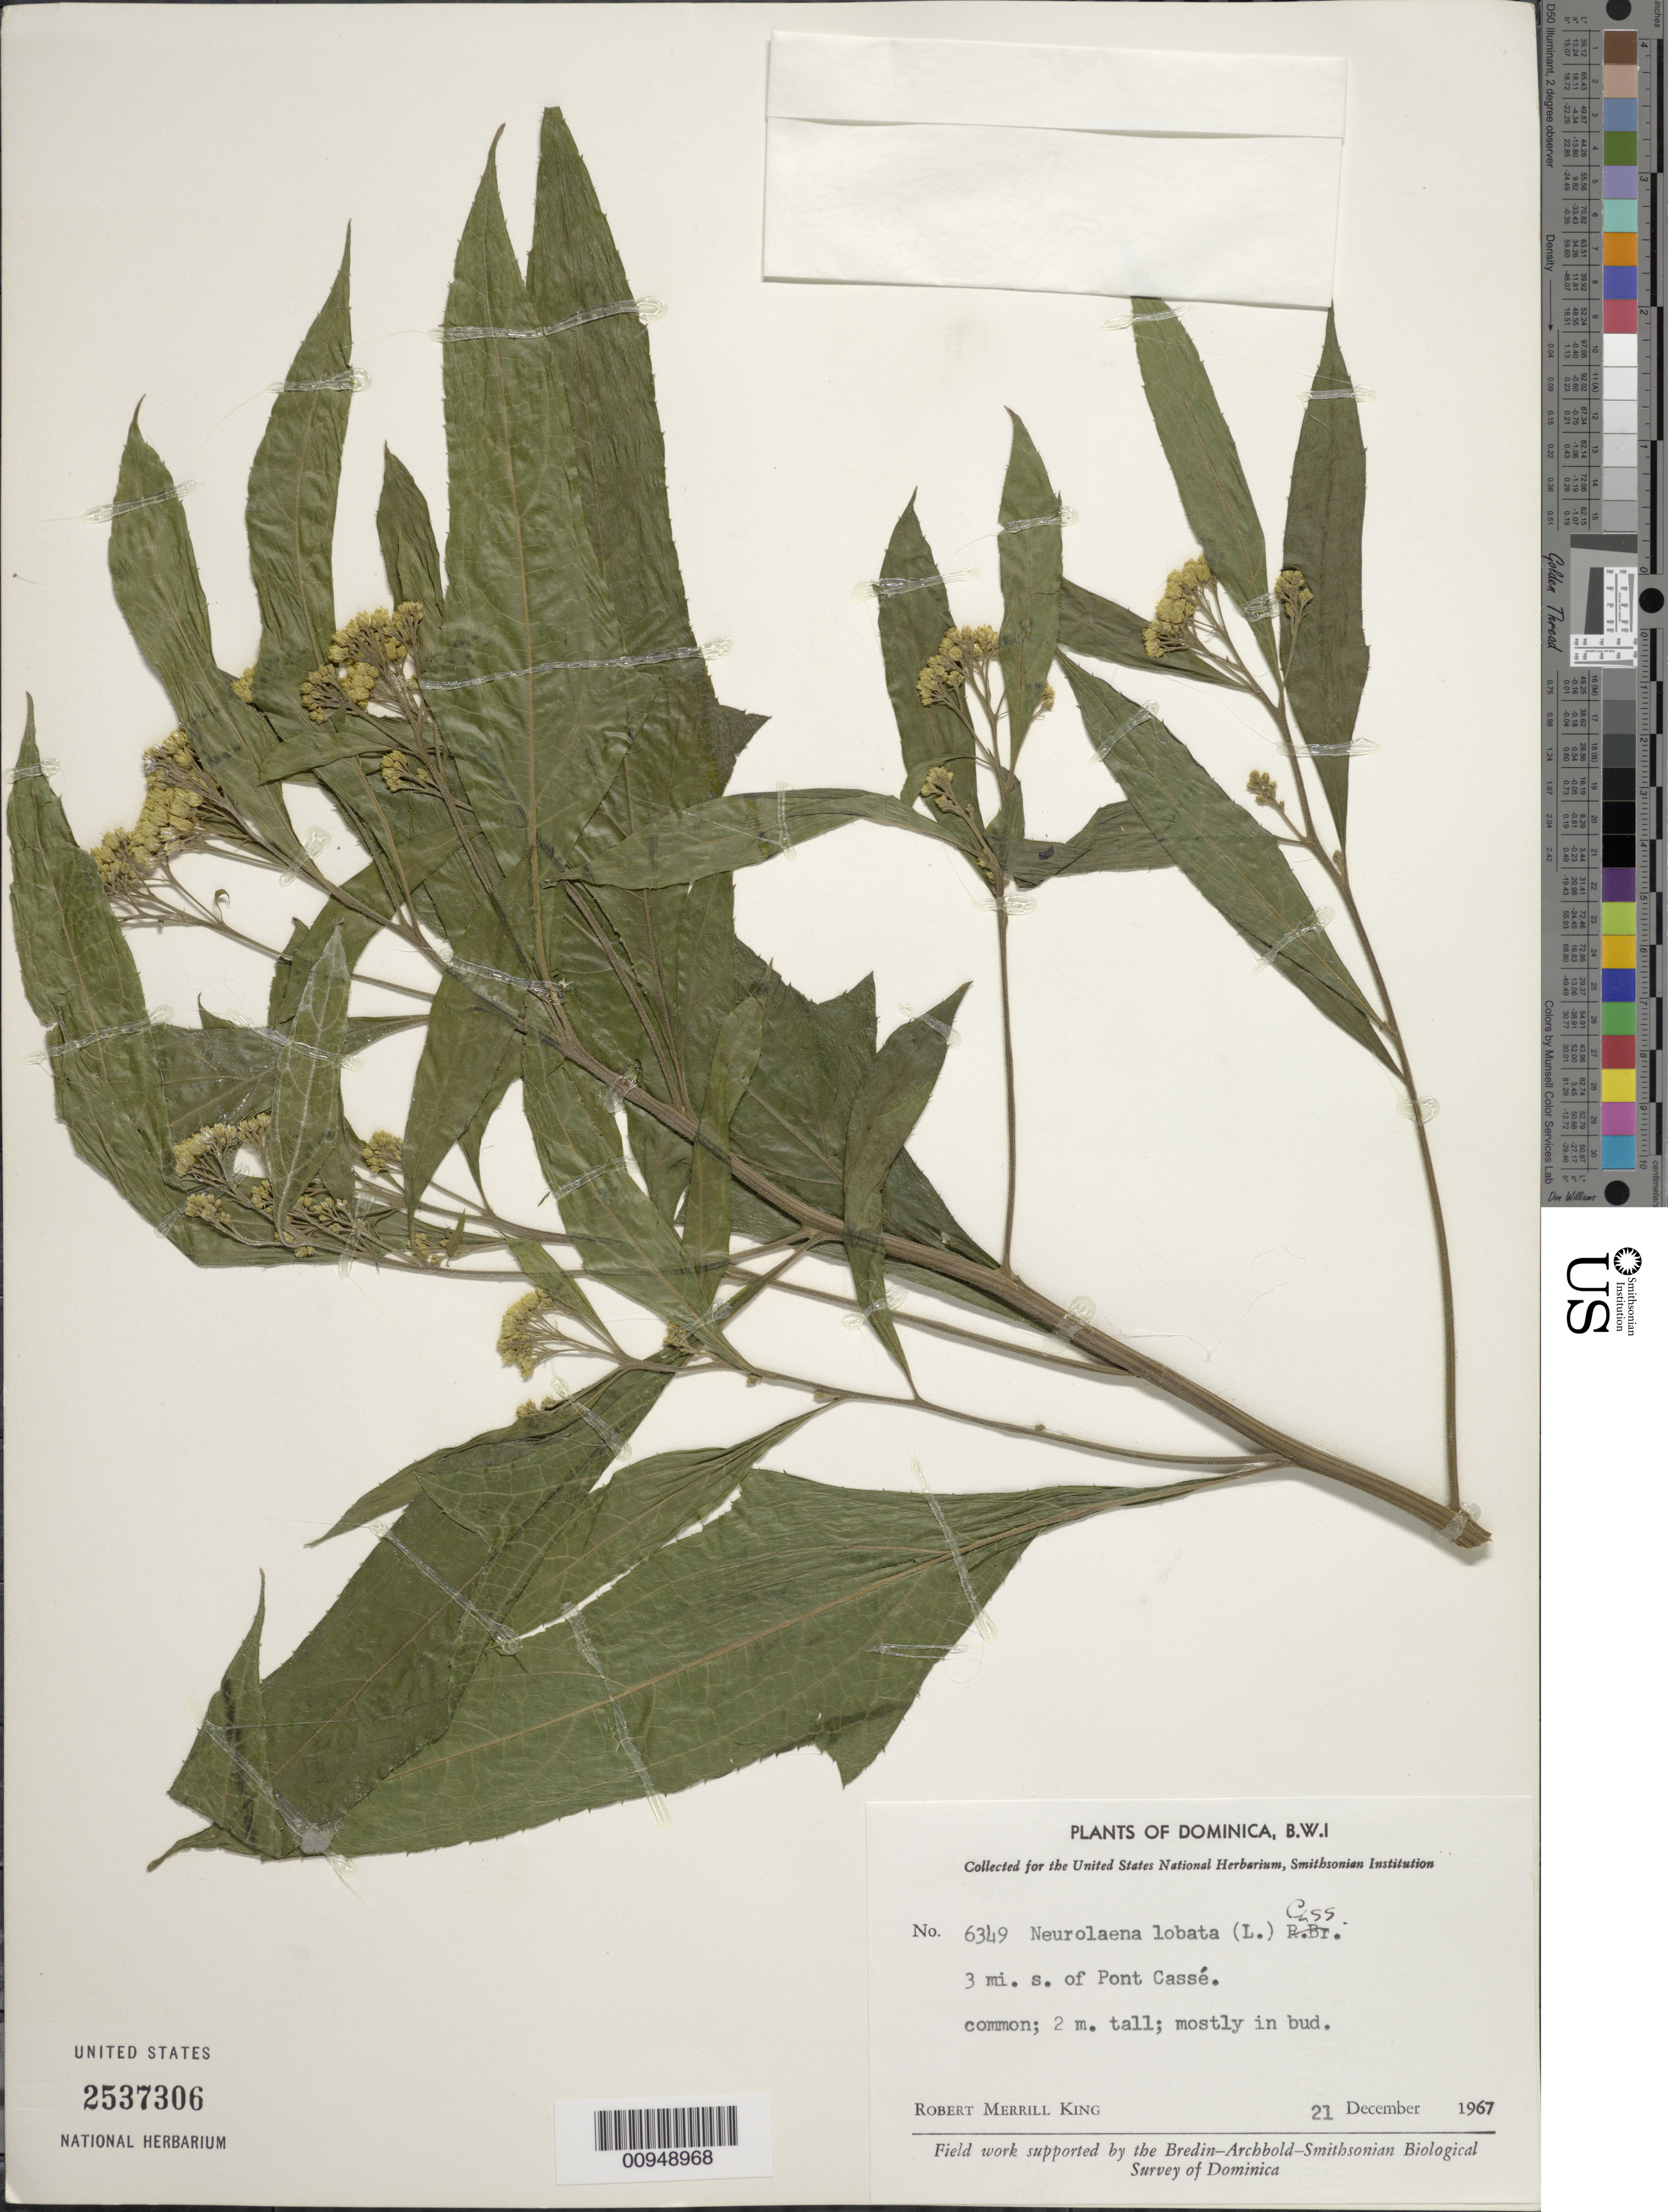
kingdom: Plantae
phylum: Tracheophyta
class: Magnoliopsida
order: Asterales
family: Asteraceae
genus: Neurolaena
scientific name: Neurolaena lobata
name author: (L.) R. Br. ex Cass.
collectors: R. M. King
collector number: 6349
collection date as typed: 21 Dec 1967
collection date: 1967-12-21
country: Dominica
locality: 3 mi. S of Pont Cassé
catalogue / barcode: US 2537306